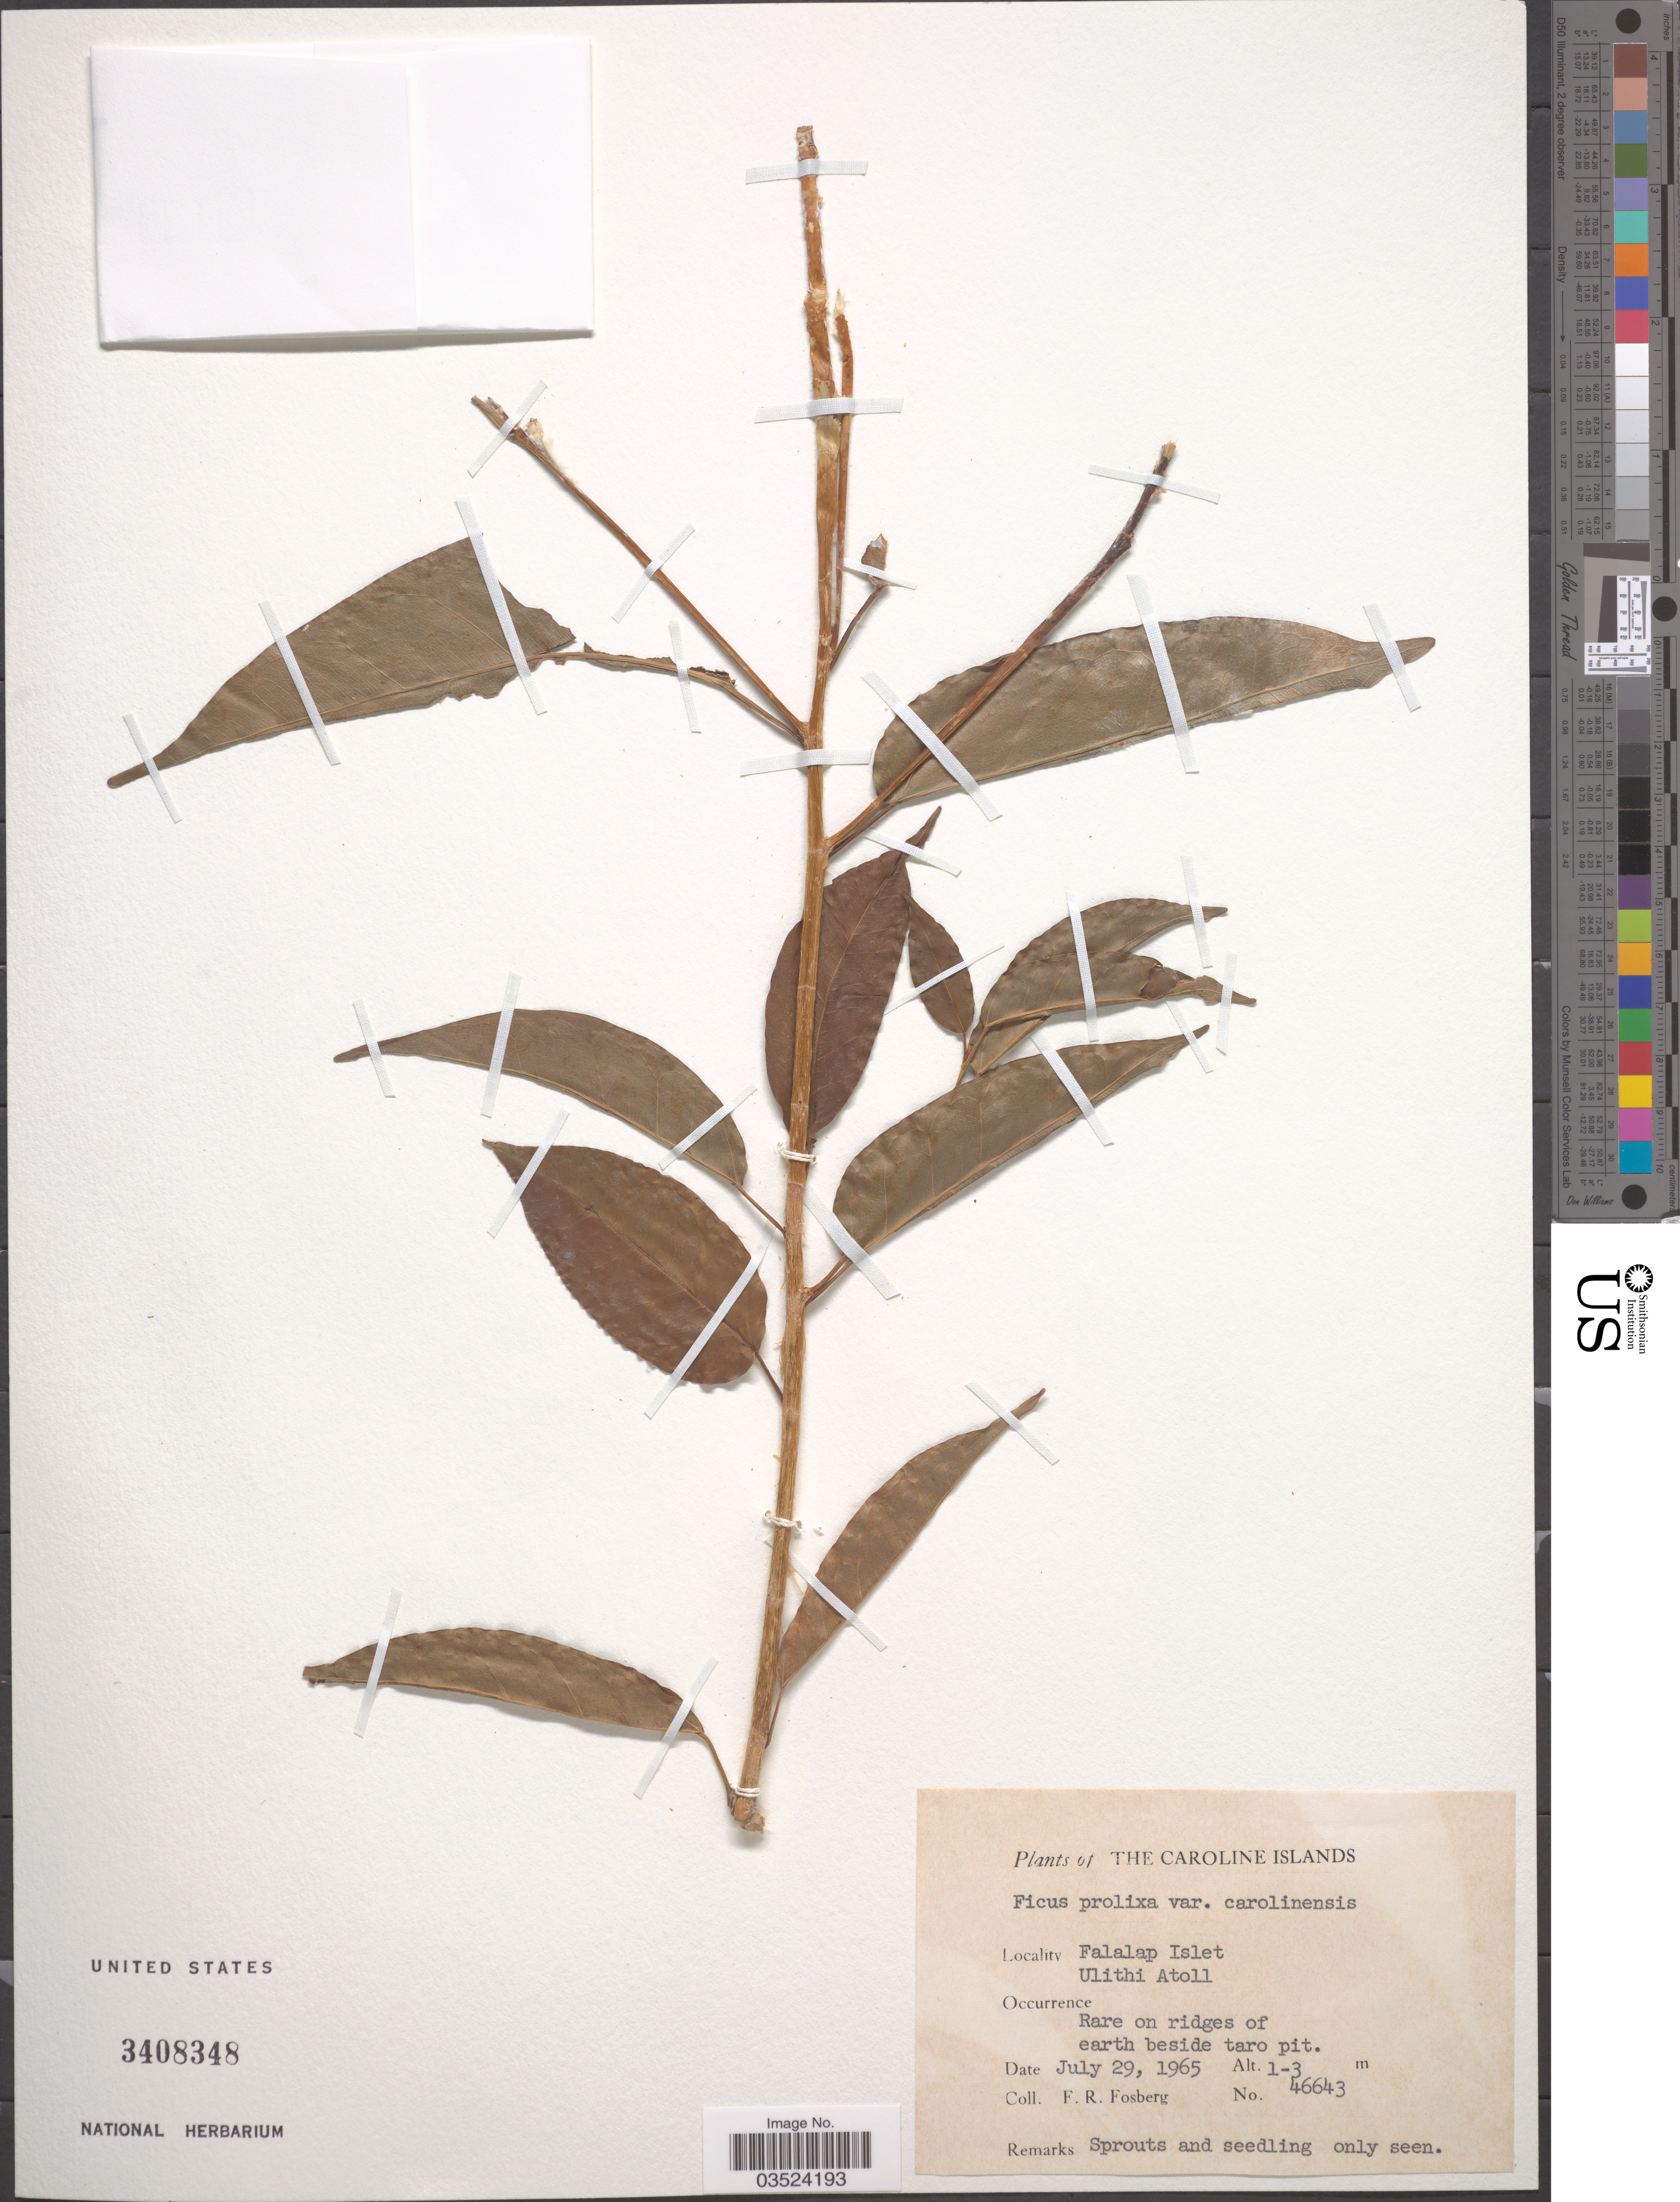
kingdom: Plantae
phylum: Tracheophyta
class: Magnoliopsida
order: Rosales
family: Moraceae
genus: Ficus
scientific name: Ficus prolixa var. carolinensis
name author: (Warb.) Fosberg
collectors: F. R. Fosberg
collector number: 46643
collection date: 1965-07-29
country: Micronesia, Federated States of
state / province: Yap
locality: The Caroline Islands. Falalap Islet. Ulithi Atoll.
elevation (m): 1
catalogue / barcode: US 3408348